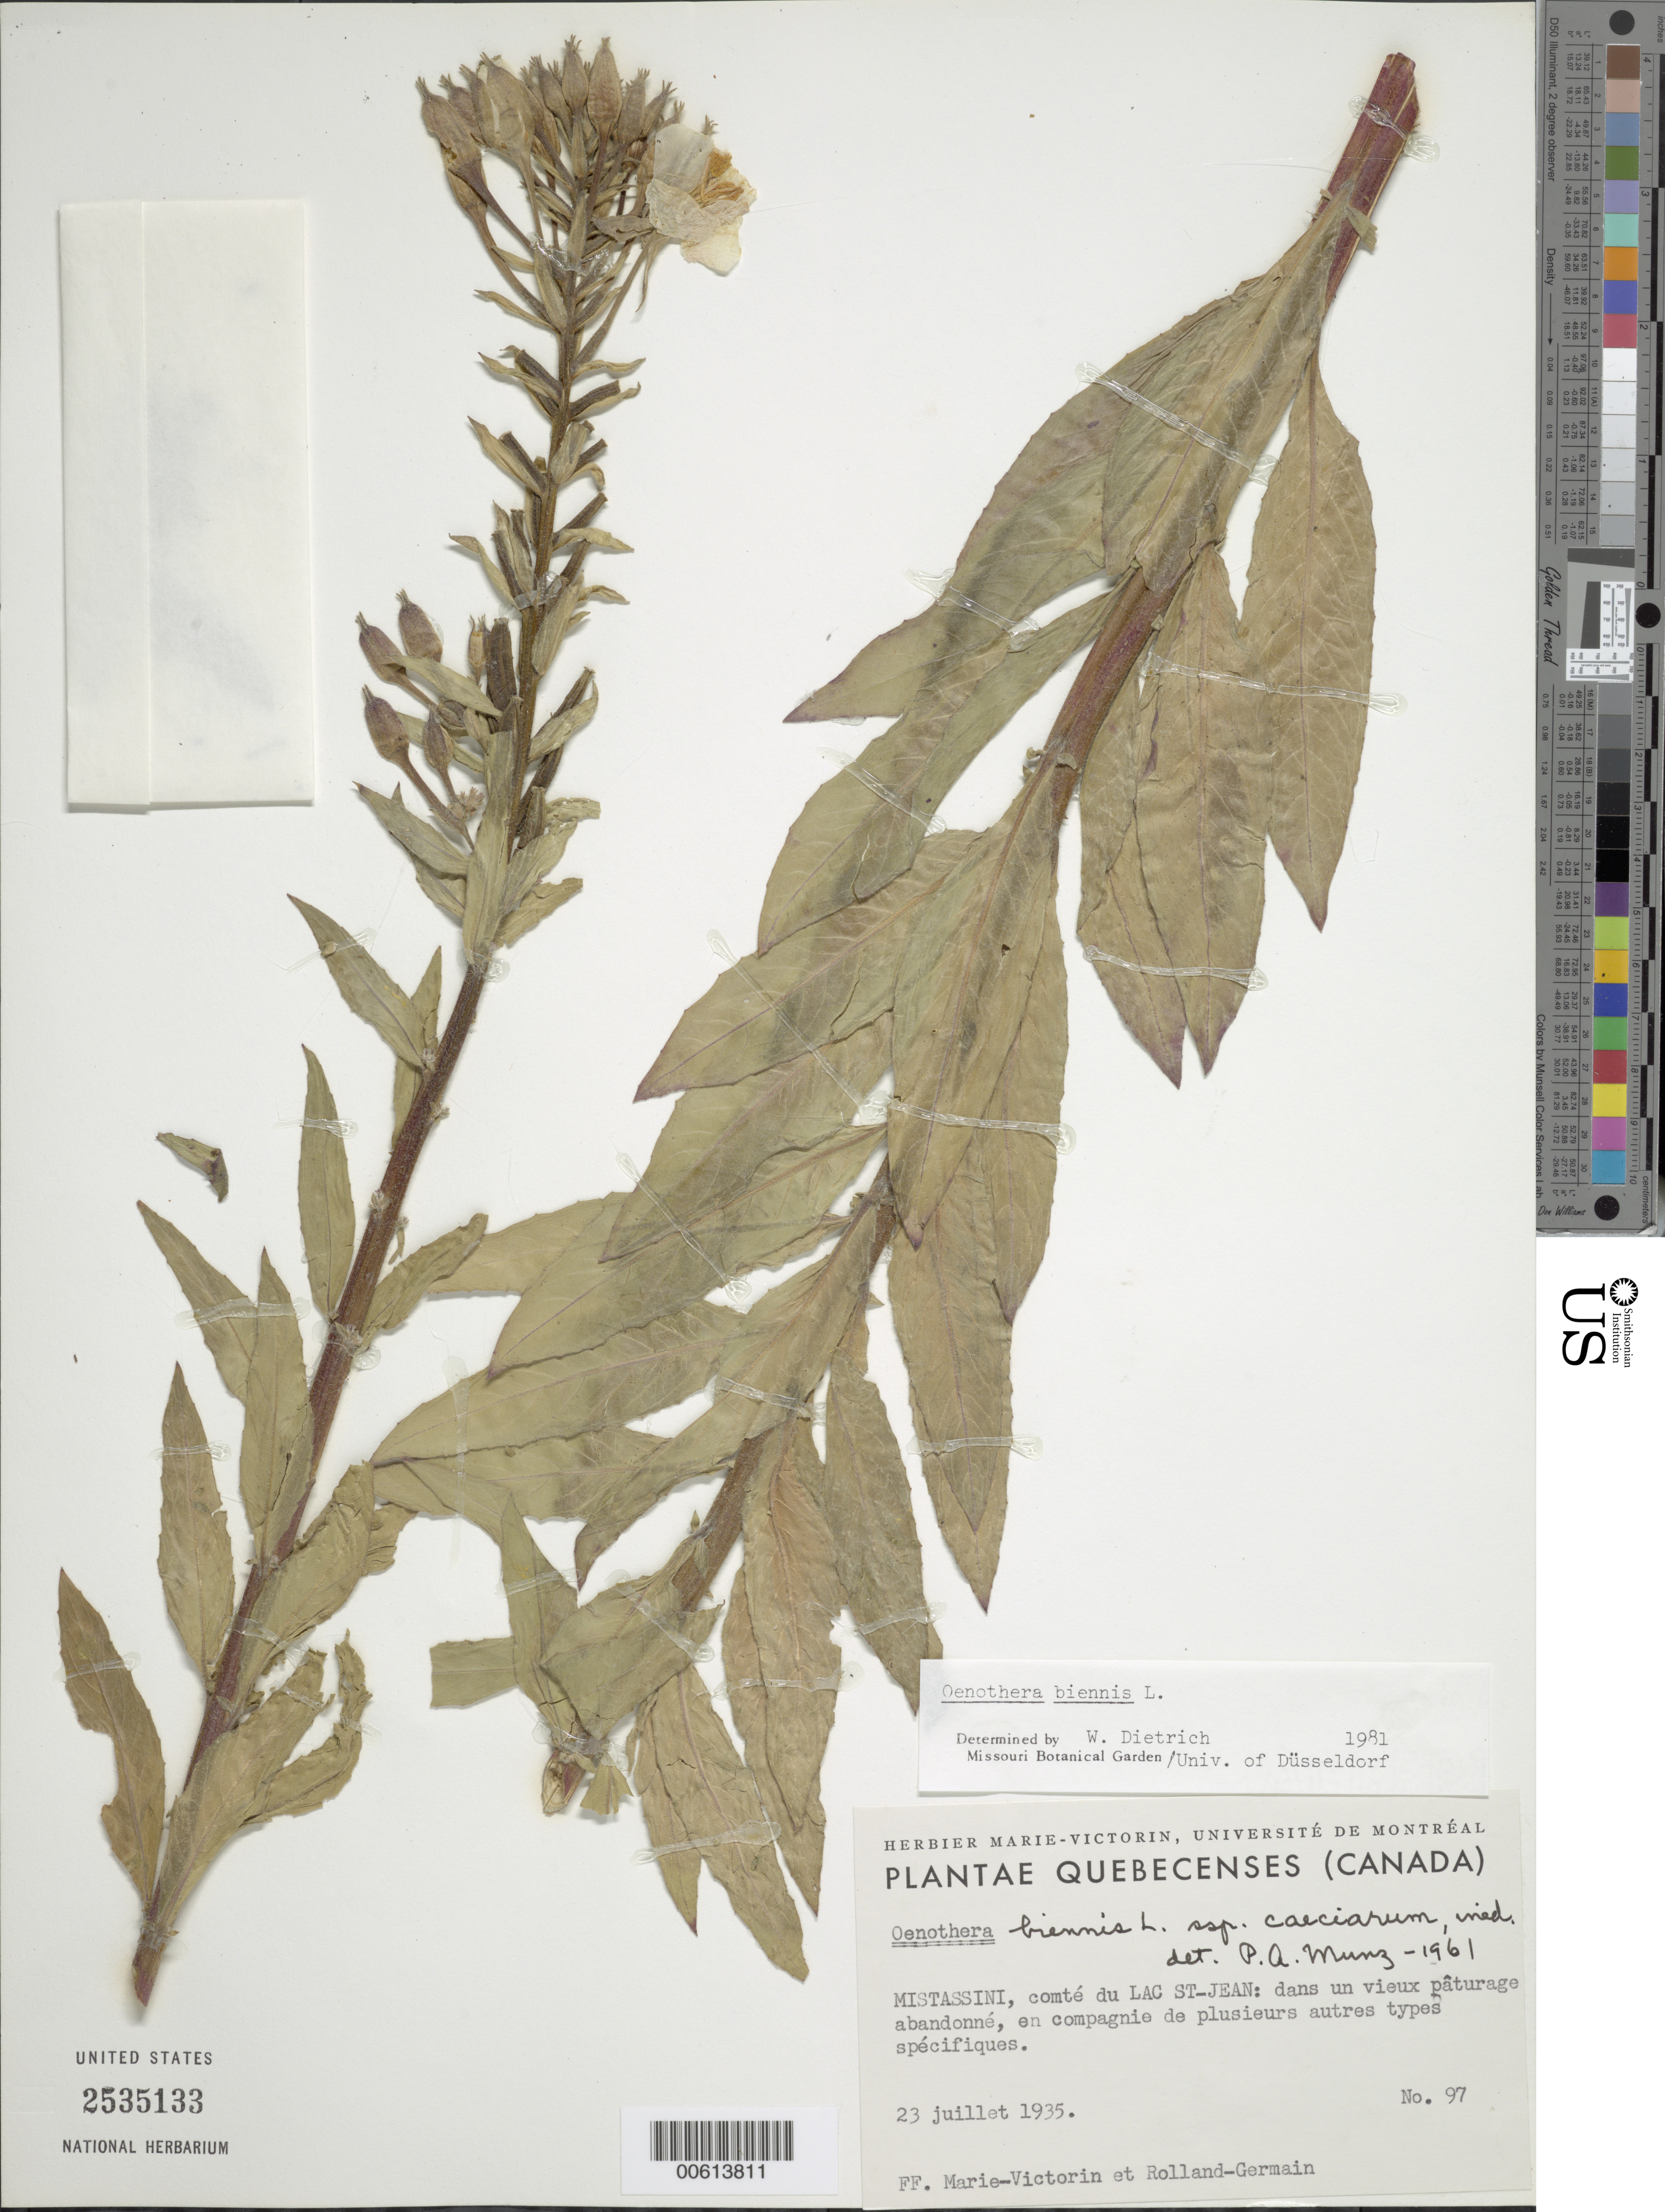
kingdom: Plantae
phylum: Tracheophyta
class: Magnoliopsida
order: Myrtales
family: Onagraceae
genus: Oenothera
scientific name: Oenothera biennis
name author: L.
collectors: Fr. Marie-Victorin & Rolland-Germain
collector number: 97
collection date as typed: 23 Jul 1935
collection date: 1935-07-23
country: Canada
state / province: Quebec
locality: Mistassini, comte du Lac St. Jean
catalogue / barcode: US 2535133